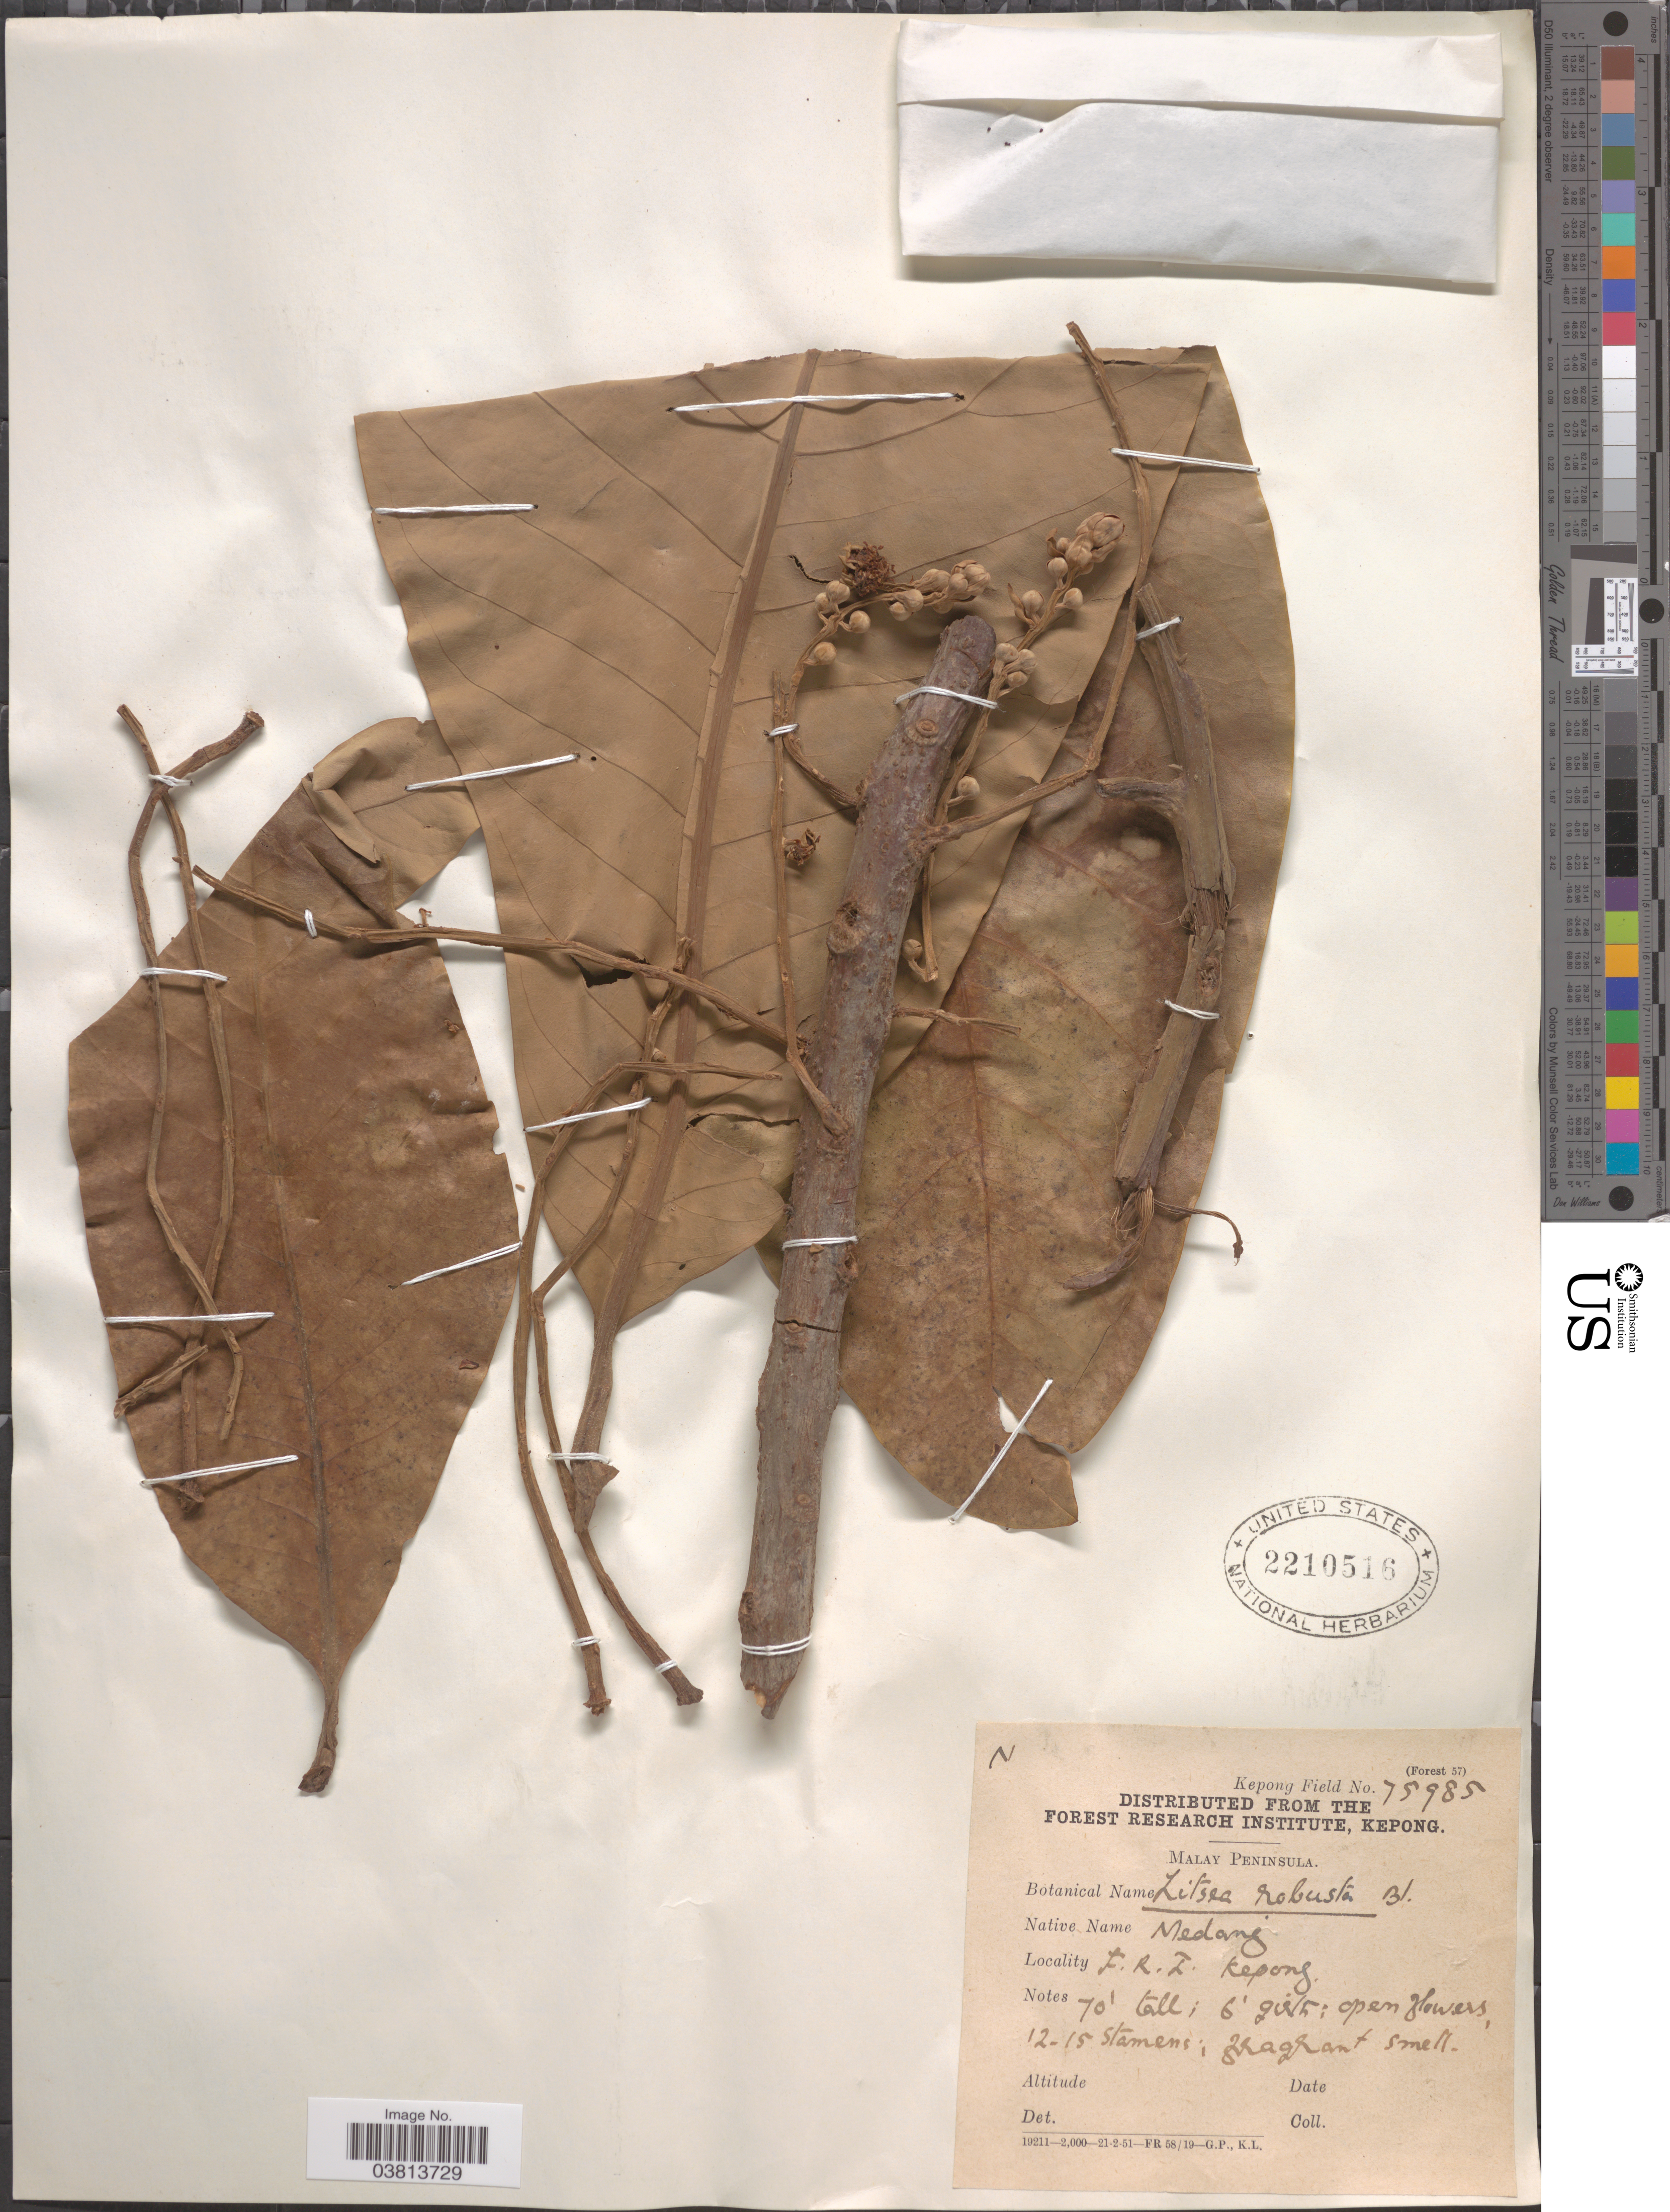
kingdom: Plantae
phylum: Tracheophyta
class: Magnoliopsida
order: Laurales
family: Lauraceae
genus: Litsea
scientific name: Litsea robusta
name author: Blume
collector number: Kepong Field 75985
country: Malaysia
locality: Malay Peninsula. F.R.Z. Kepong.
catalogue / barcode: US 2210516